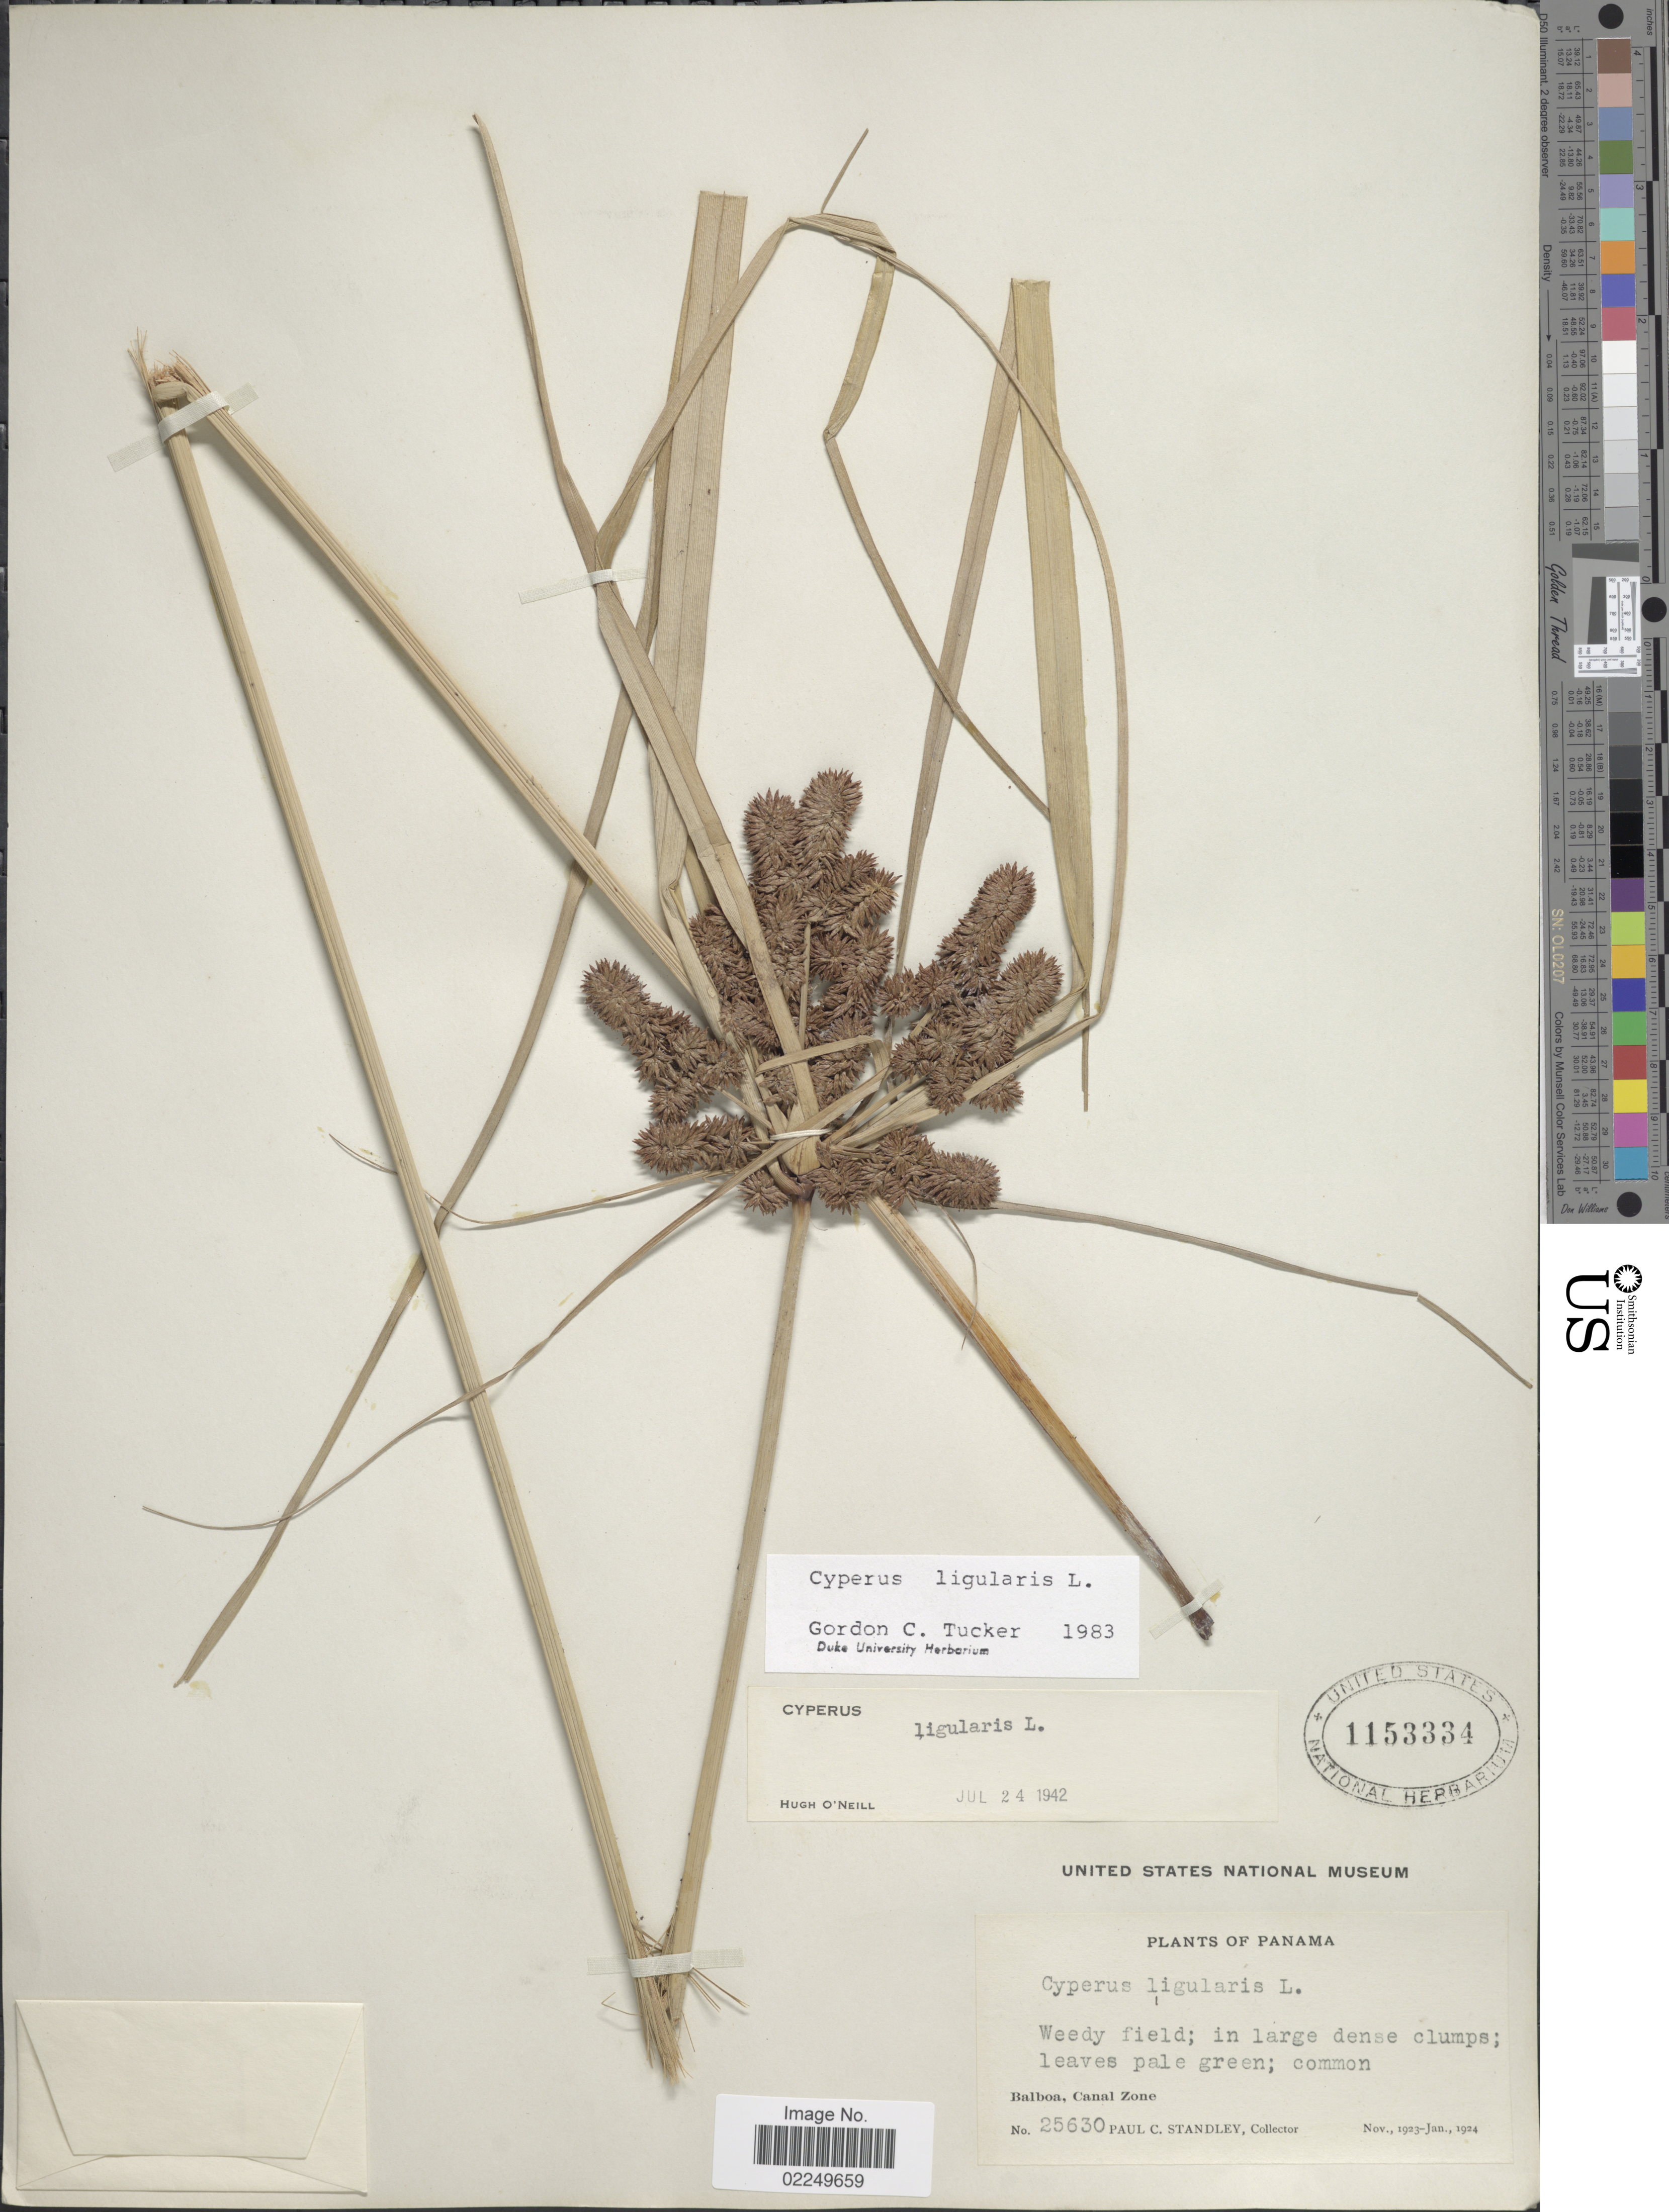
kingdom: Plantae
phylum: Tracheophyta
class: Liliopsida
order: Poales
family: Cyperaceae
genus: Cyperus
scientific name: Cyperus ligularis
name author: L.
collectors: P. C. Standley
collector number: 25630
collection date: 1923-11/1924-01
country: Panama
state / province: Colón / Panamá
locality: Balboa, Canal Zone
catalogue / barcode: US 1153334